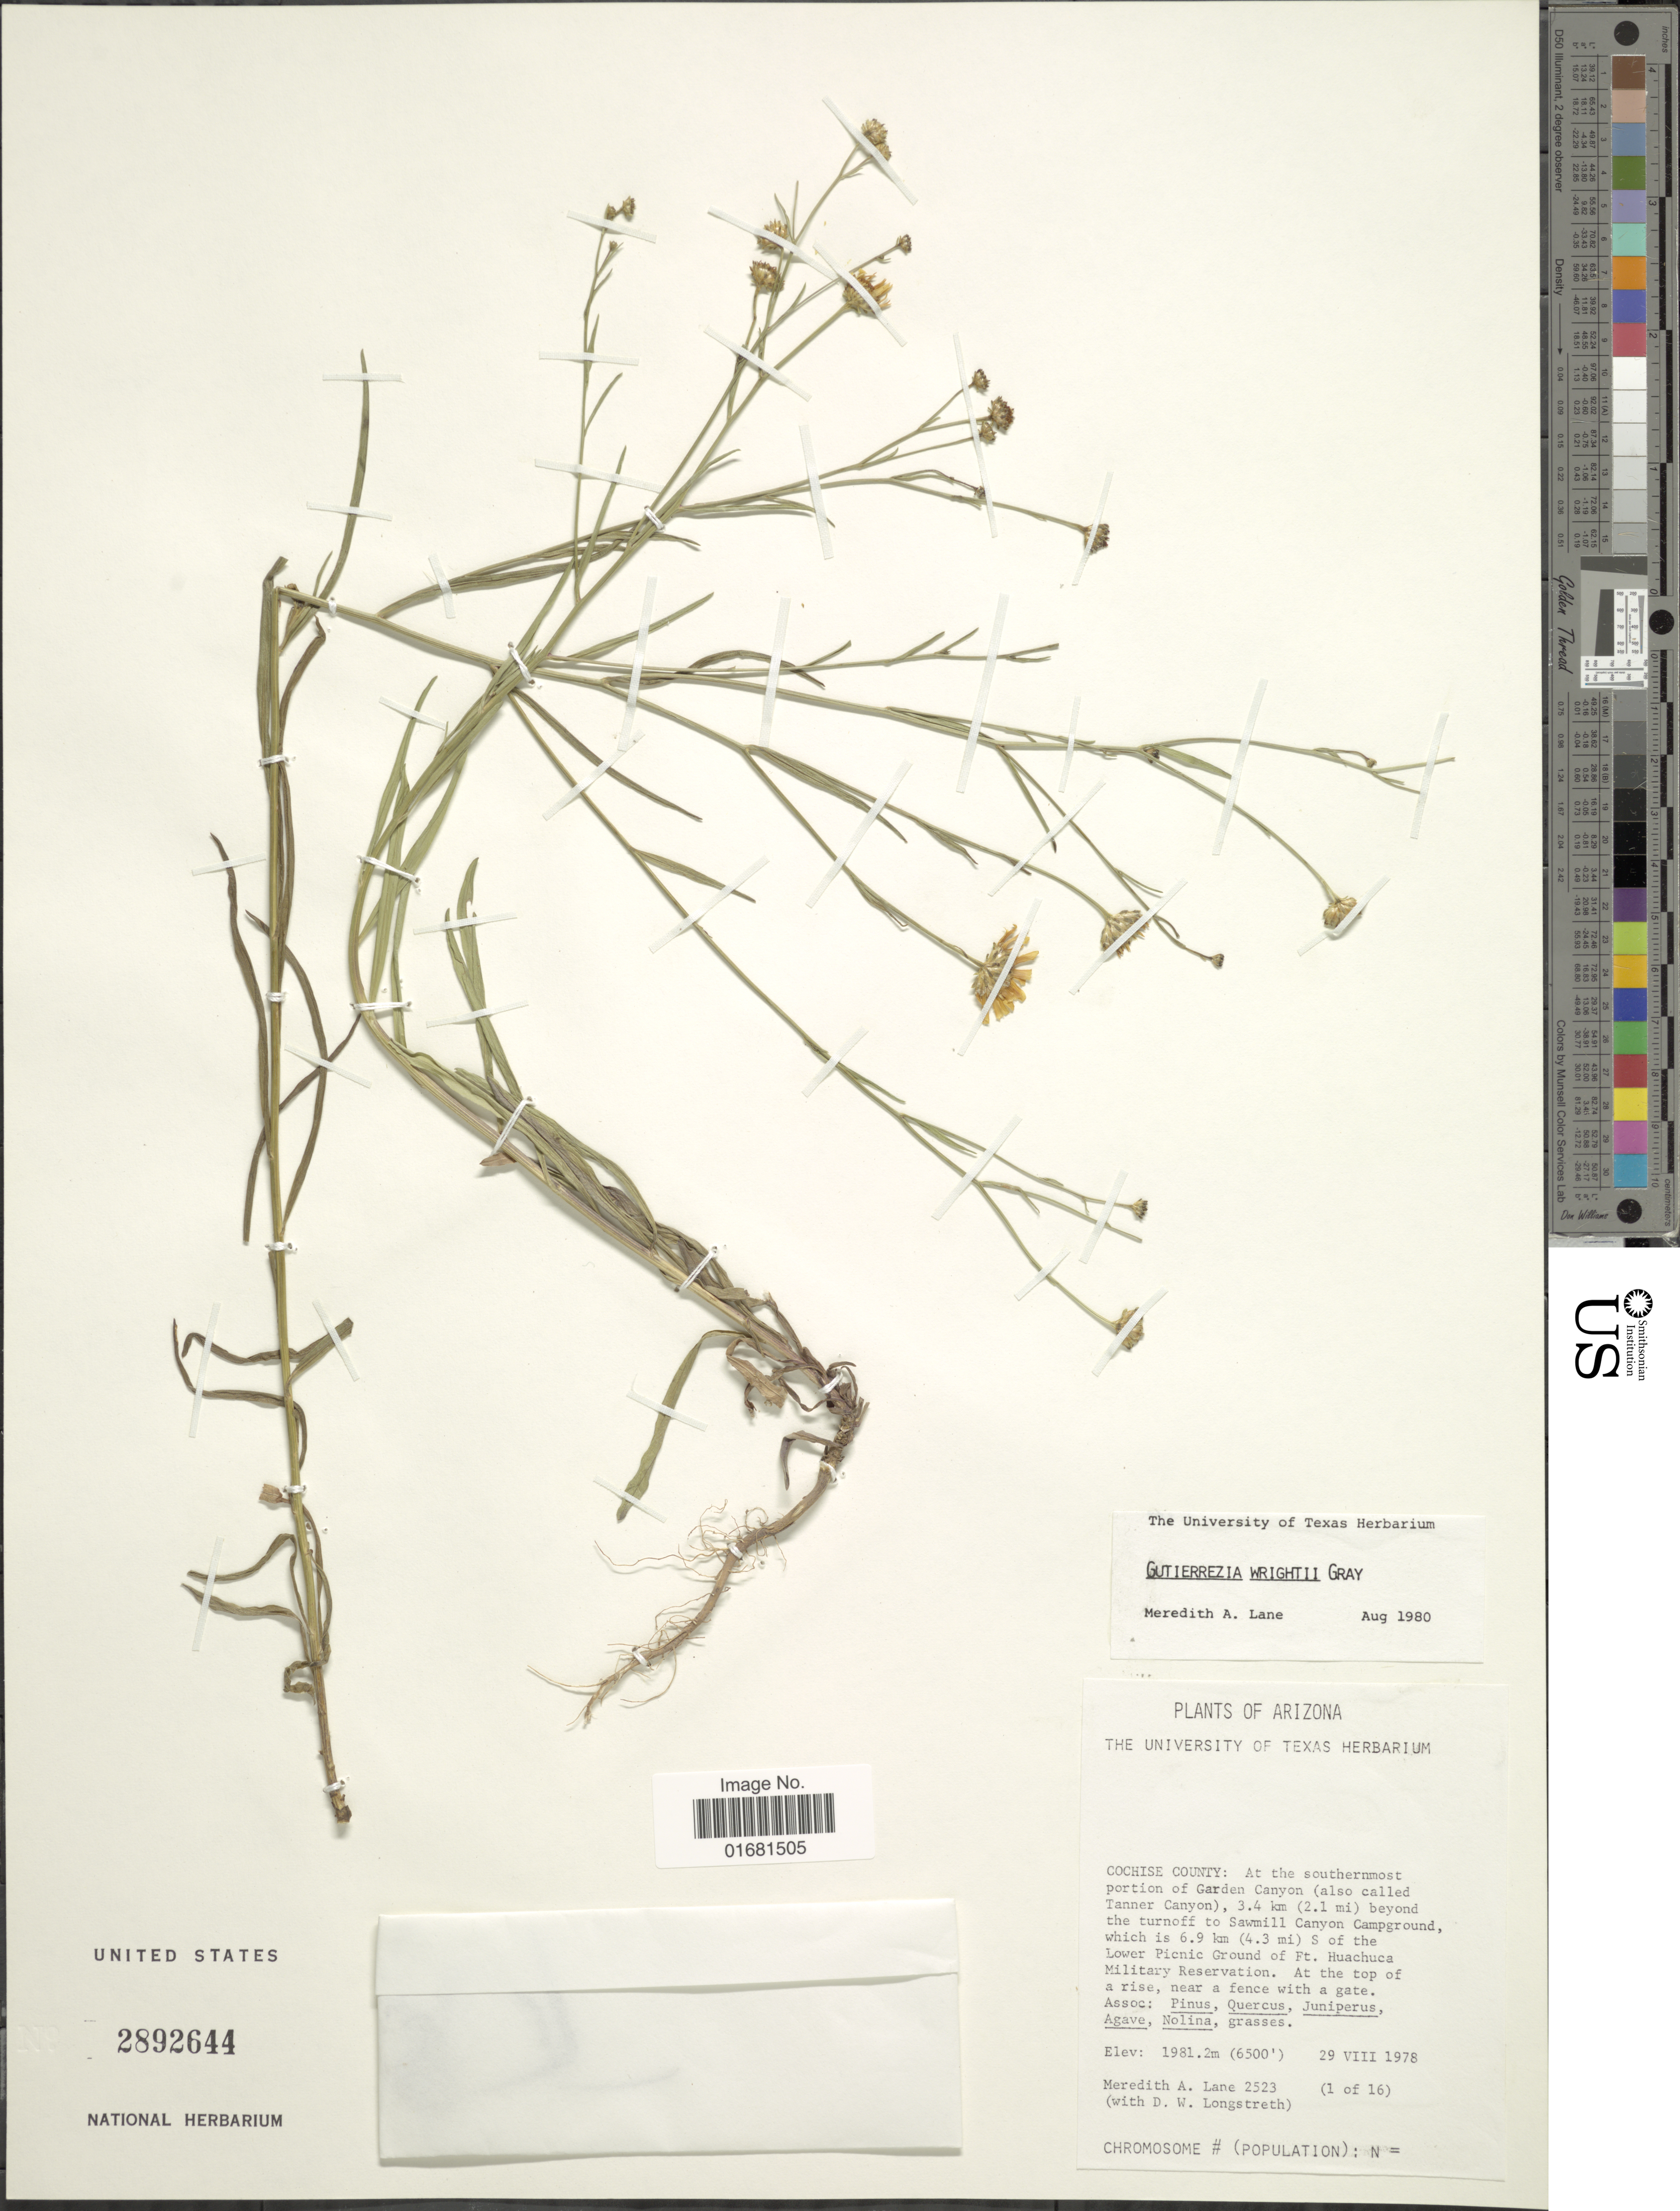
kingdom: Plantae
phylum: Tracheophyta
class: Magnoliopsida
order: Asterales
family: Asteraceae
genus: Gutierrezia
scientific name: Gutierrezia wrightii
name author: A. Gray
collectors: M. A. Lane & Longstreth, D. W.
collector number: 2523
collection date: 1978-08-27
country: United States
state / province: Arizona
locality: Arizona. Cohise County: At the southermost portion of Garden Canyon (also called Tanner Canyon), 3. 4 km (2.1 mi) beyond the turnoff to Sawmill Canyon Campground which is 6.9 km (4.3 mi) S of the Lower Picnic Ground of Ft. Huachuca Military Reservation.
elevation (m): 1981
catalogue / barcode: US 2892644